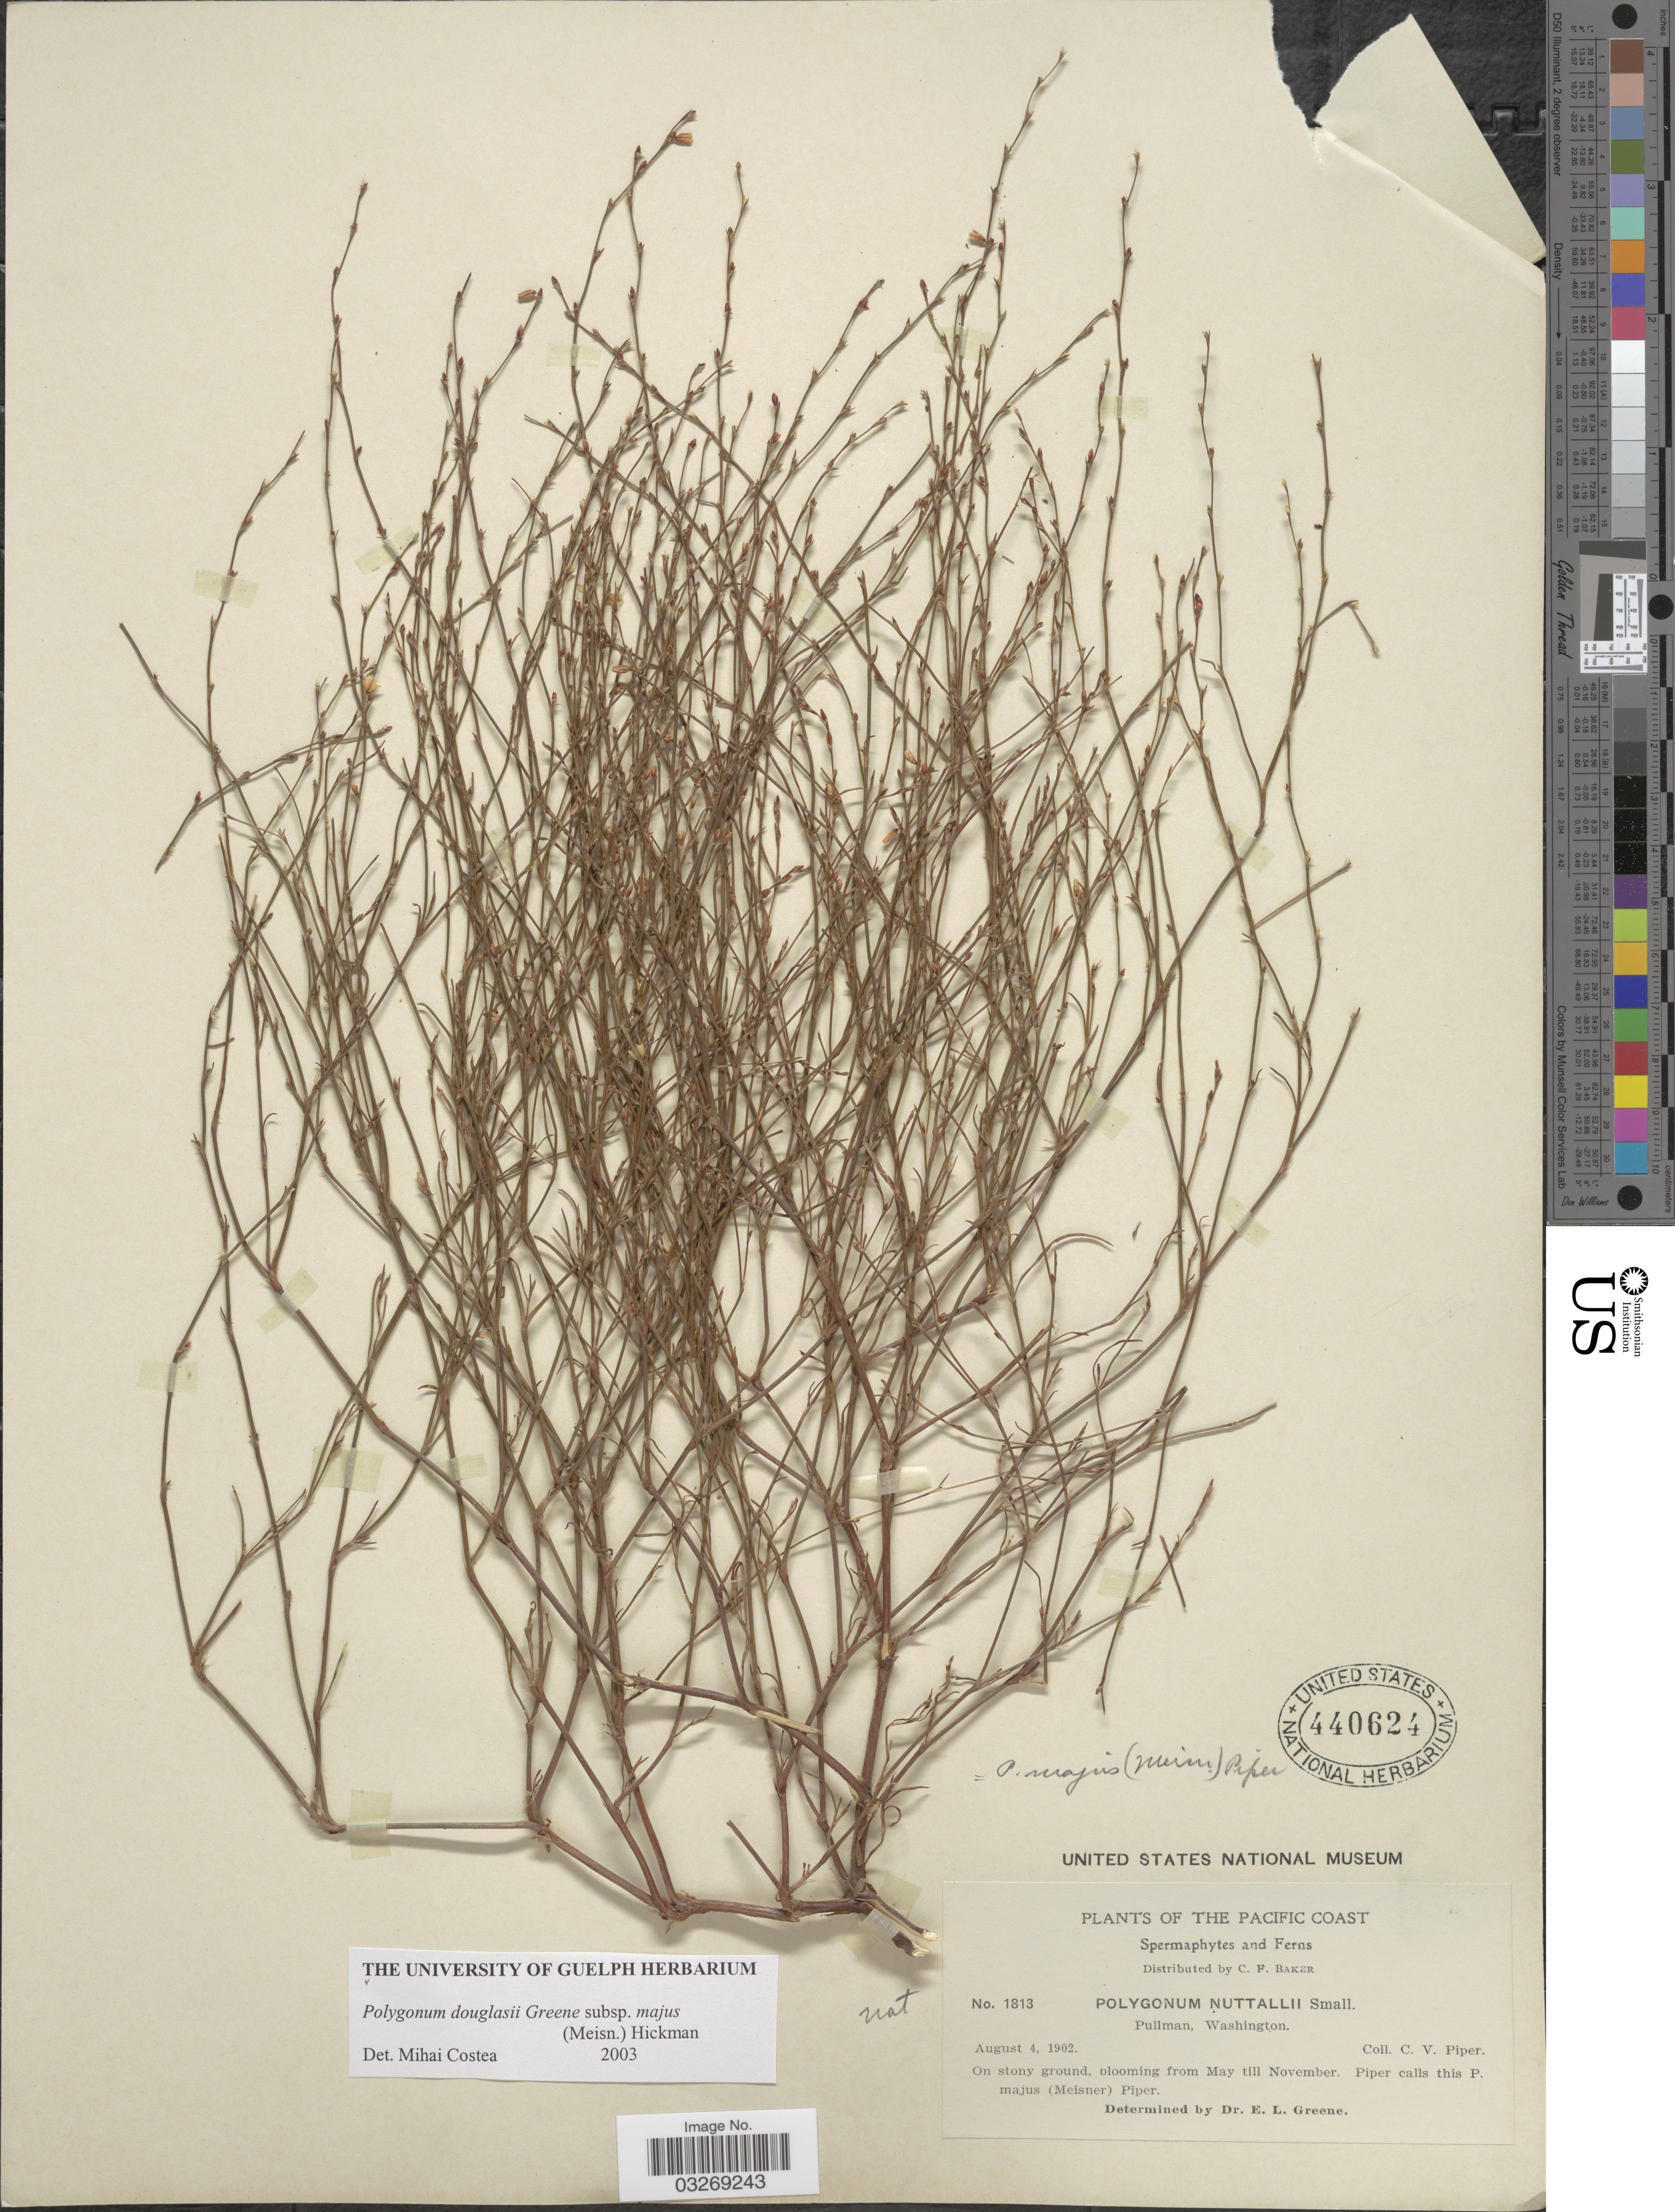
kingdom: Plantae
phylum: Tracheophyta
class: Magnoliopsida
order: Caryophyllales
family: Polygonaceae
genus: Polygonum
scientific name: Polygonum douglasii subsp. majus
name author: (Meisn.) Hickman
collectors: C. V. Piper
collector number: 1813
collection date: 1902-08-04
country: United States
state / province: Washington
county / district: Whitman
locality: The Pacific Coast. Pullman.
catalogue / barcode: US 440624